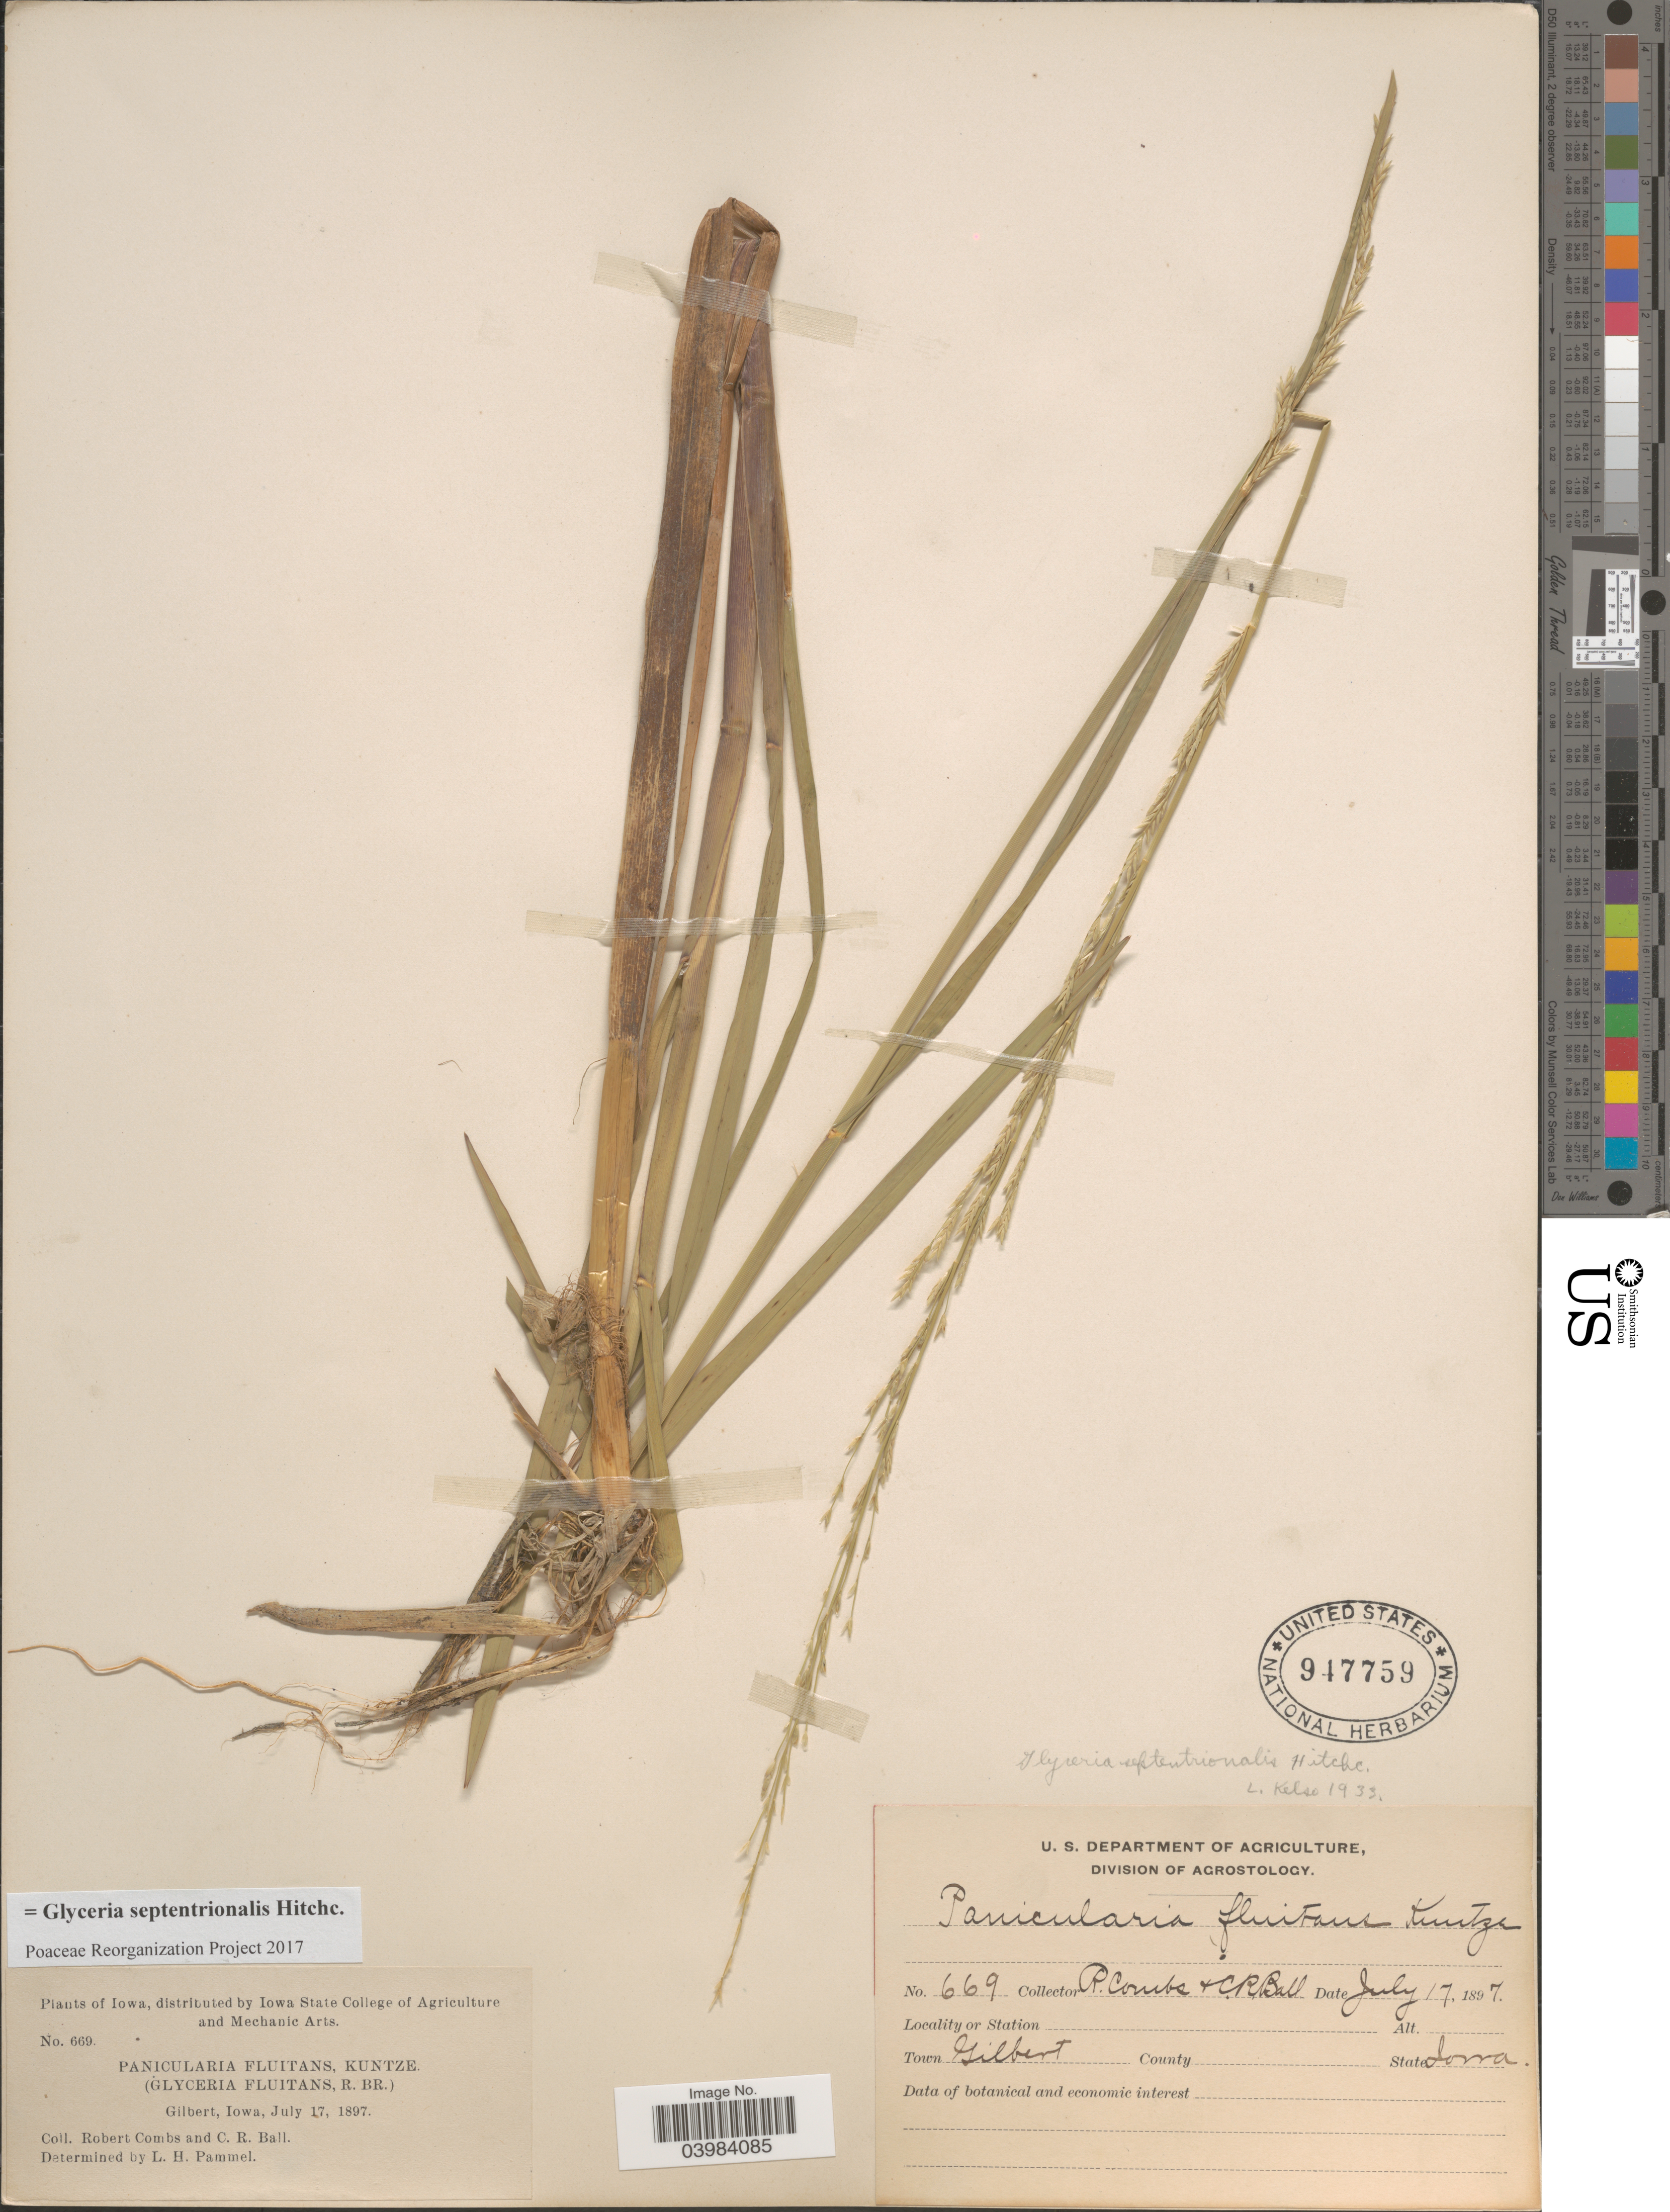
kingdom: Plantae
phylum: Tracheophyta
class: Liliopsida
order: Poales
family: Poaceae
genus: Glyceria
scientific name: Glyceria septentrionalis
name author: Hitchc.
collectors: R. Combs & C. R. Ball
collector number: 669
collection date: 1897-07-17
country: United States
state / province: Iowa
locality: Town Gilbert.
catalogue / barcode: US 947759